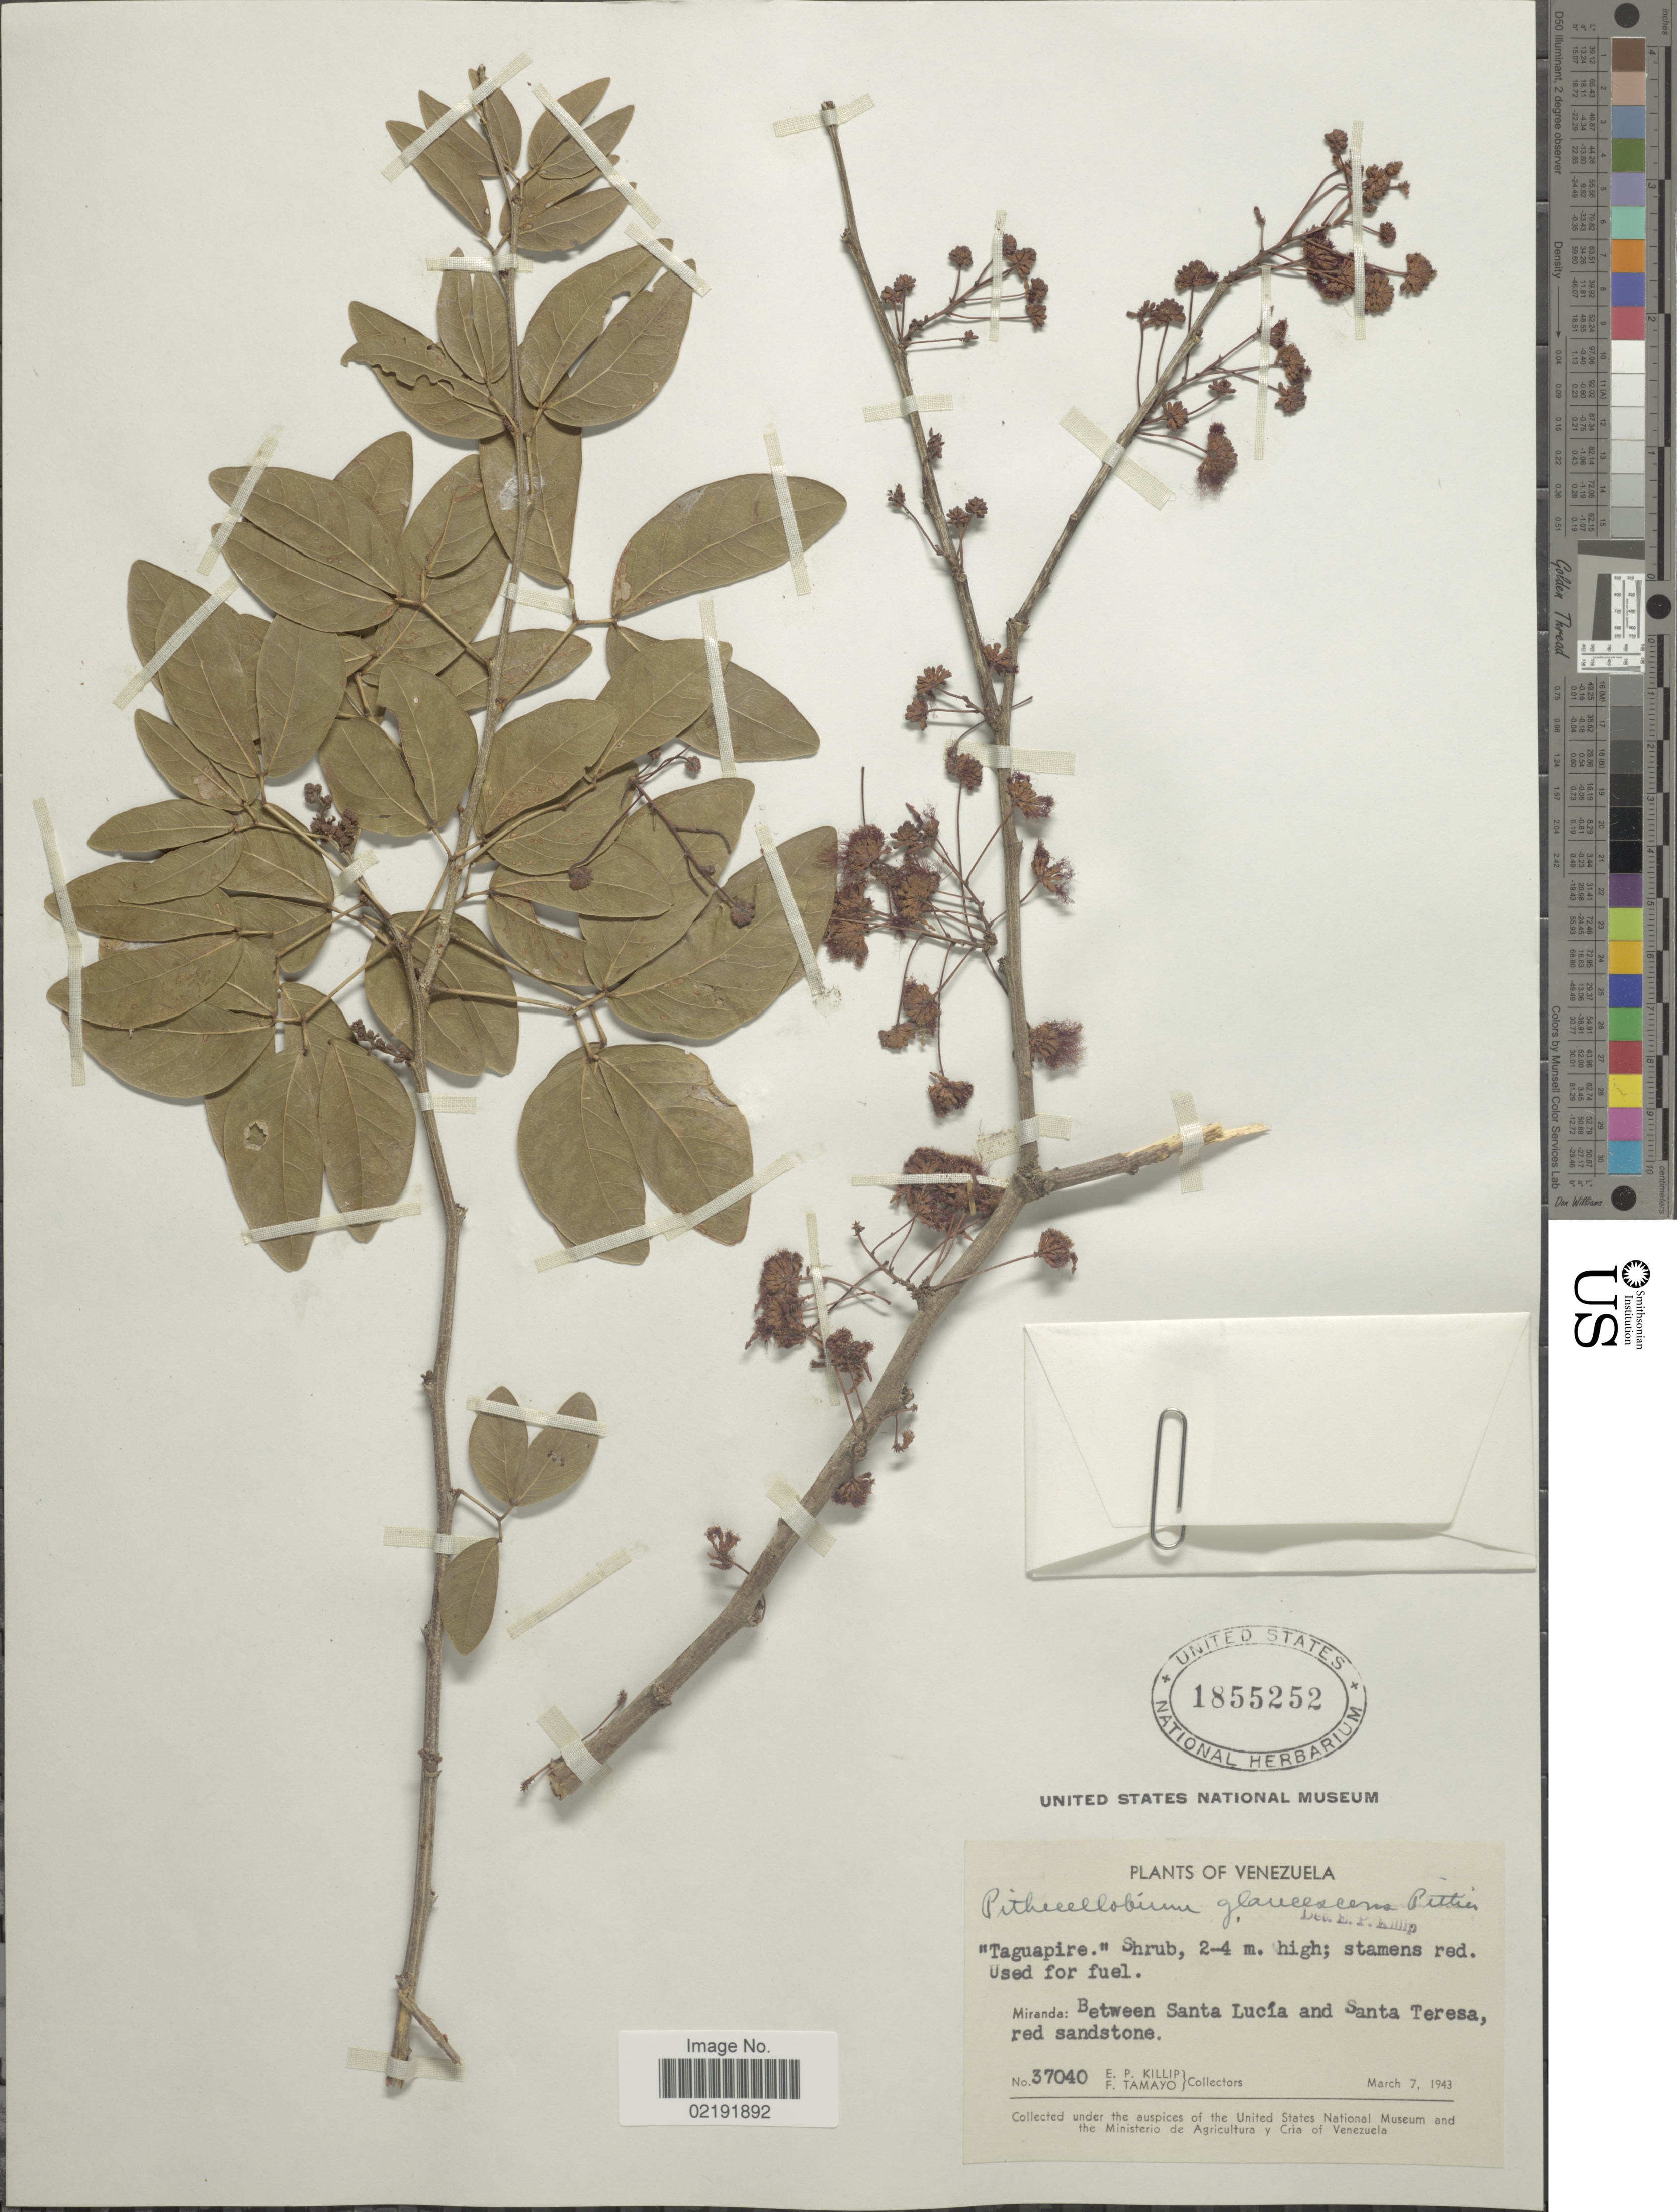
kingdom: Plantae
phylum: Tracheophyta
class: Magnoliopsida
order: Fabales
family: Fabaceae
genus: Pithecellobium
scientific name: Pithecellobium roseum var. glaucescens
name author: (Pittier) Barneby & J.W. Grimes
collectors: E. P. Killip & F. Tamayo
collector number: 37040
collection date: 1943-03-07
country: Venezuela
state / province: Miranda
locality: Between Santa Lucía and Santa Teresa, red sandstone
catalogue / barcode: US 1855253